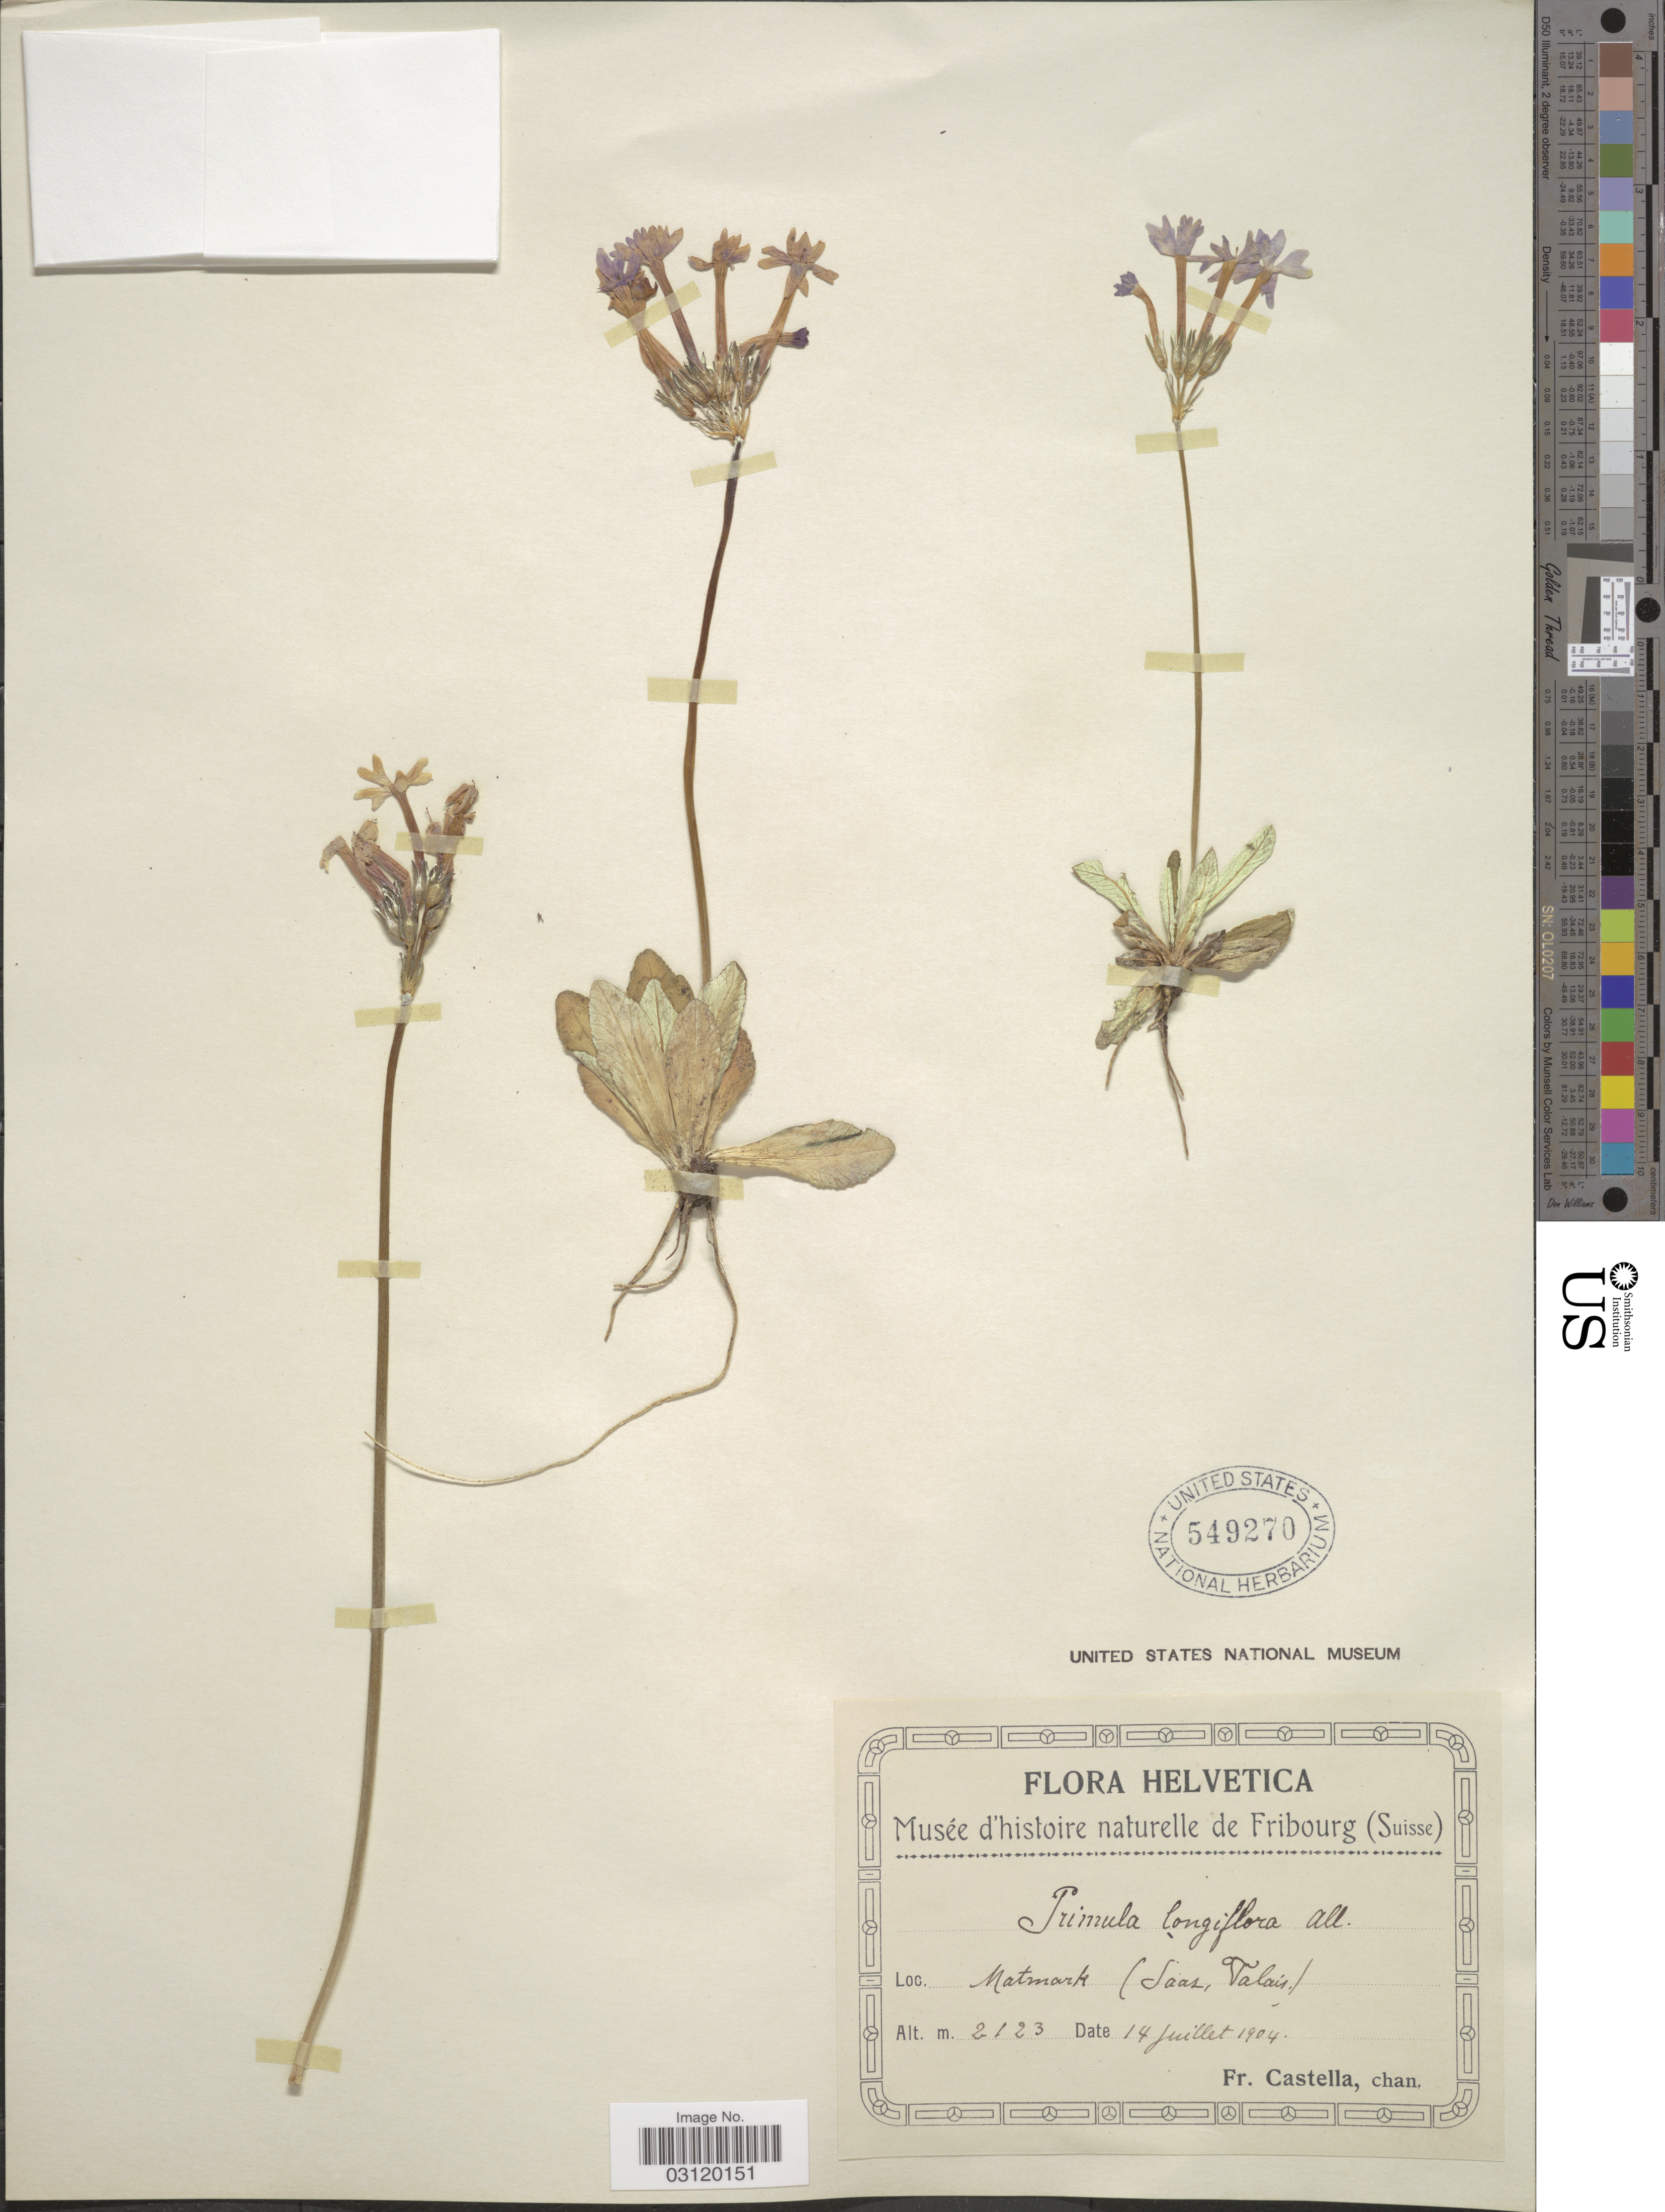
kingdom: Plantae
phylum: Tracheophyta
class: Magnoliopsida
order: Ericales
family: Primulaceae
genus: Primula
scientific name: Primula longiflora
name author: All.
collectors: Fr. Castella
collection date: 1904-07-14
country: Switzerland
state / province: Valais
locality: Helvetica. Matmark, (Saas, Valais).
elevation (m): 2123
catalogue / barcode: US 549270